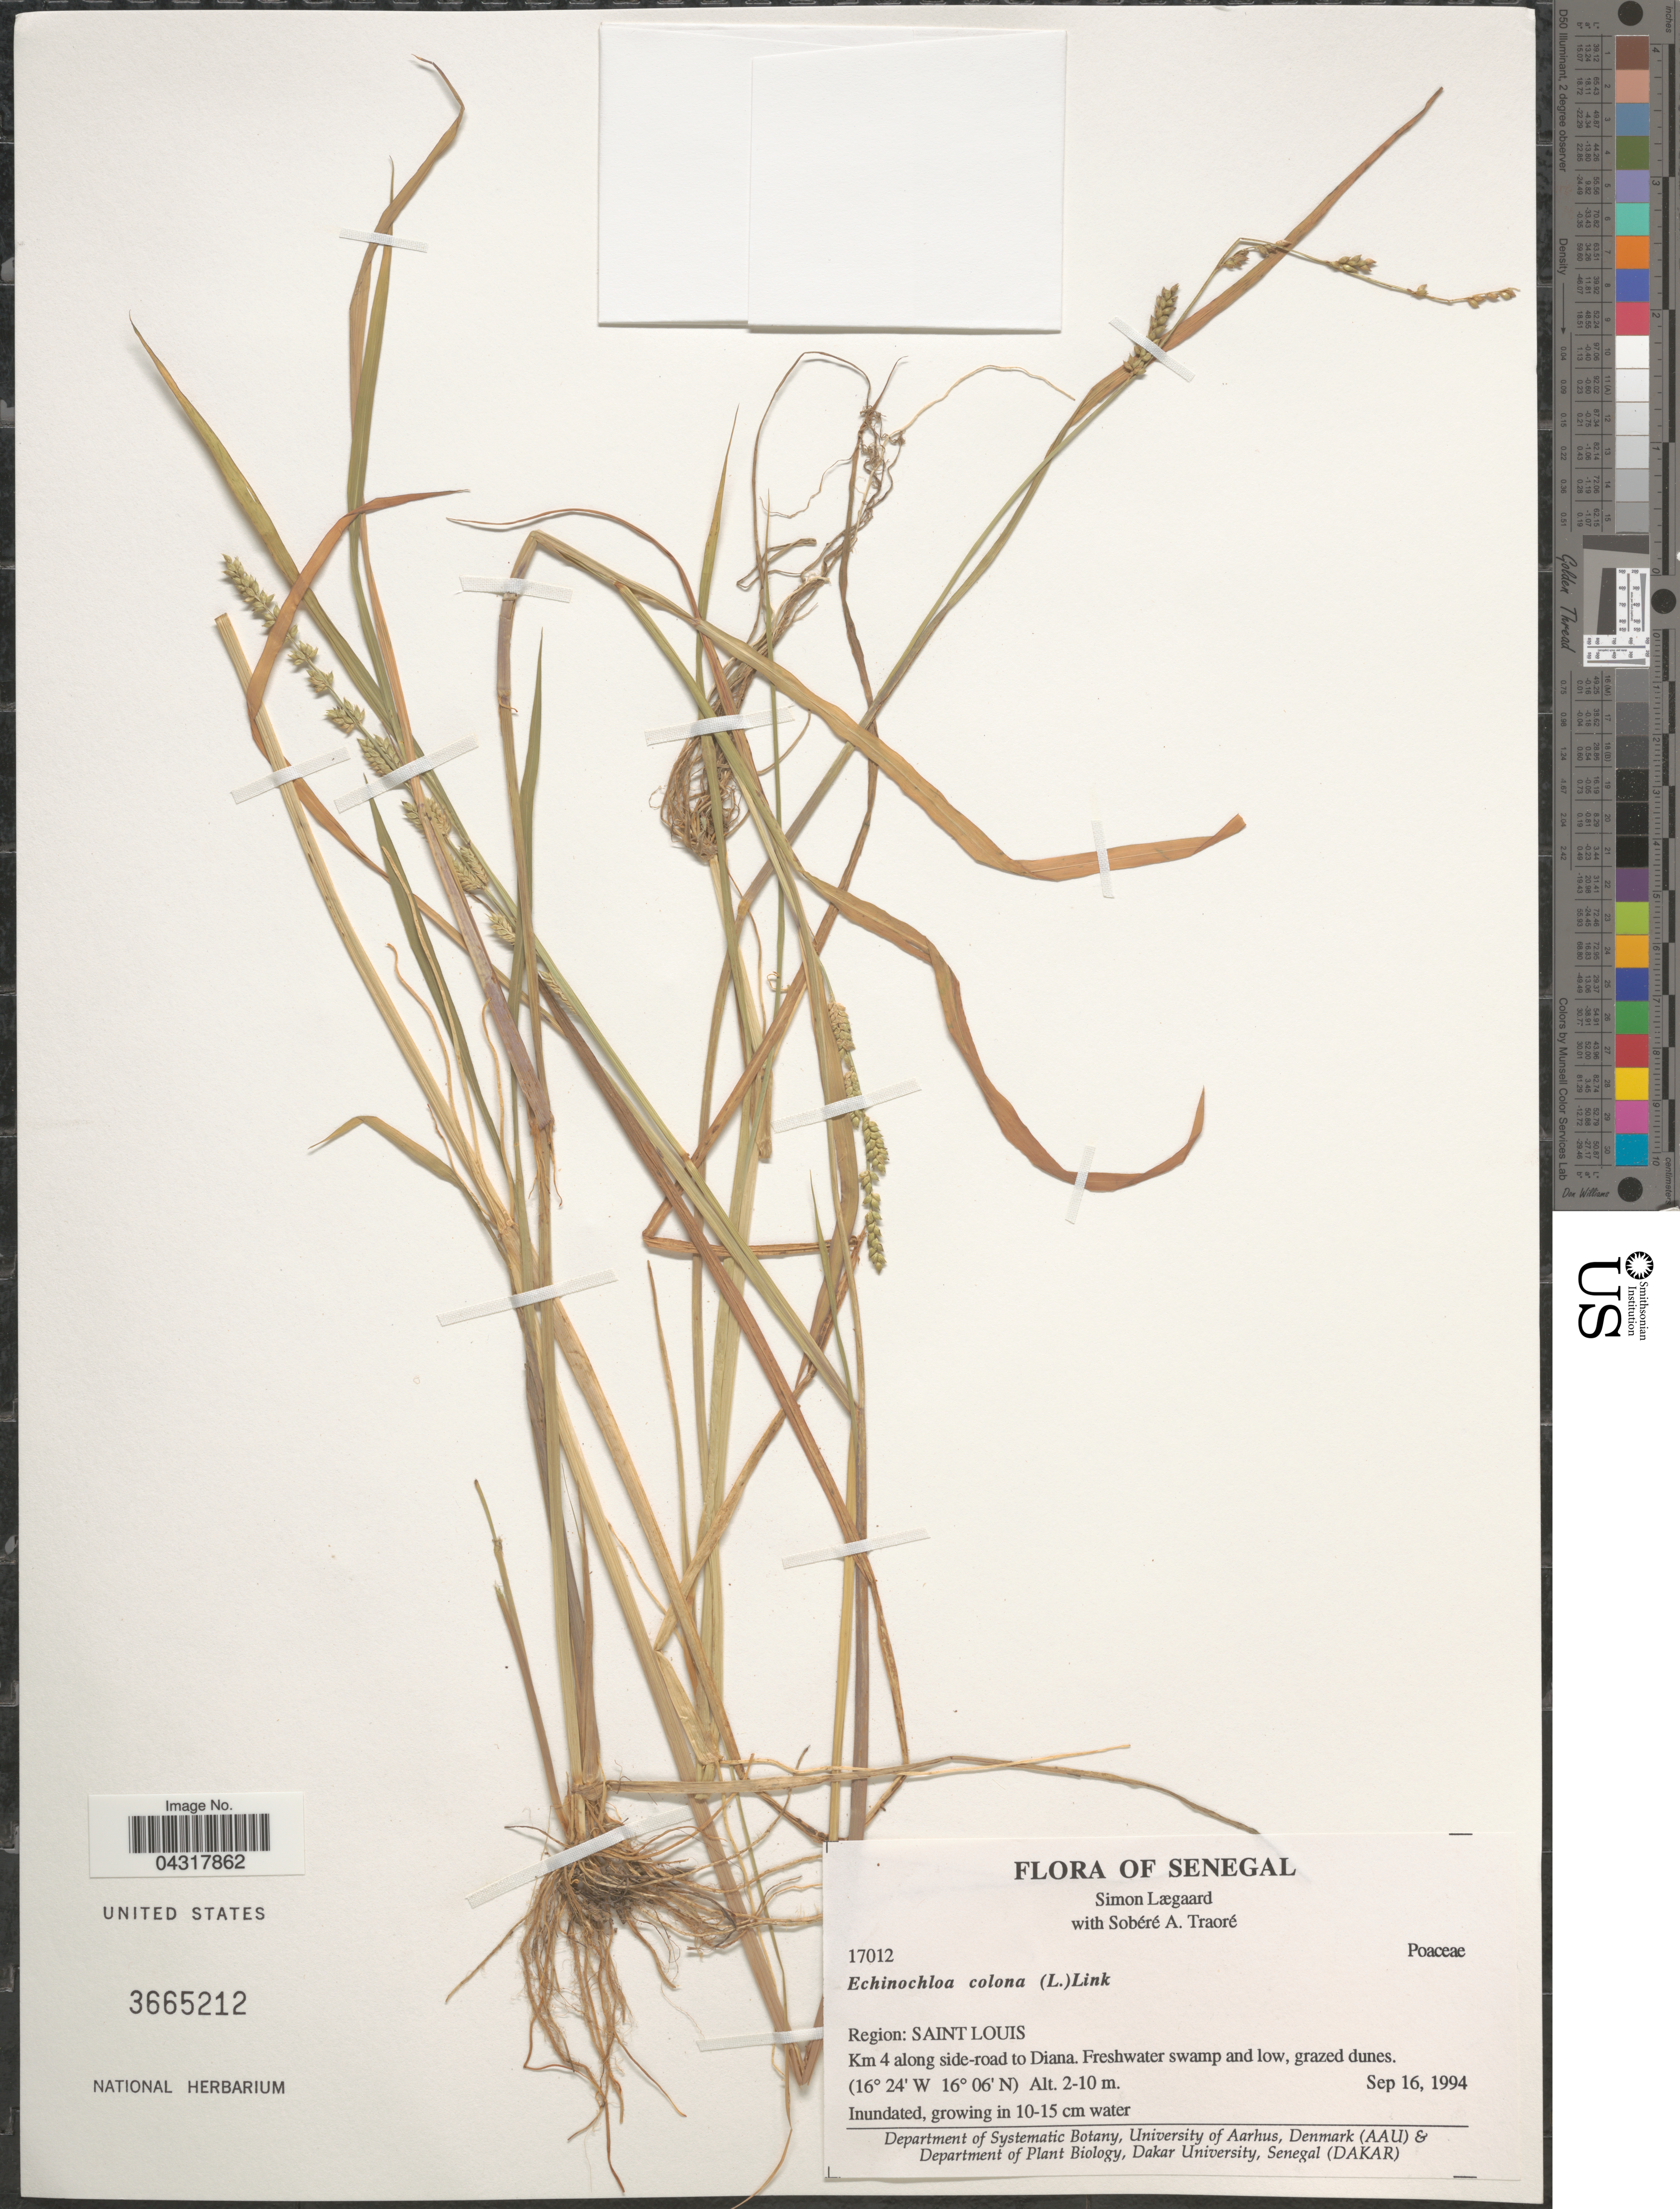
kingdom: Plantae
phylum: Tracheophyta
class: Liliopsida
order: Poales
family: Poaceae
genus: Echinochloa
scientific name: Echinochloa colona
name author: (L.) Link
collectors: S. Lægaard & S. Traore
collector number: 17012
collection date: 1994-09-16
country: Senegal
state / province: Saint-Louis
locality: Region: Saint Louis. Km 4 along side-road to Diana. Freshwater swamp and low, grazed dunes.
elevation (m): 2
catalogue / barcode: US 3665212